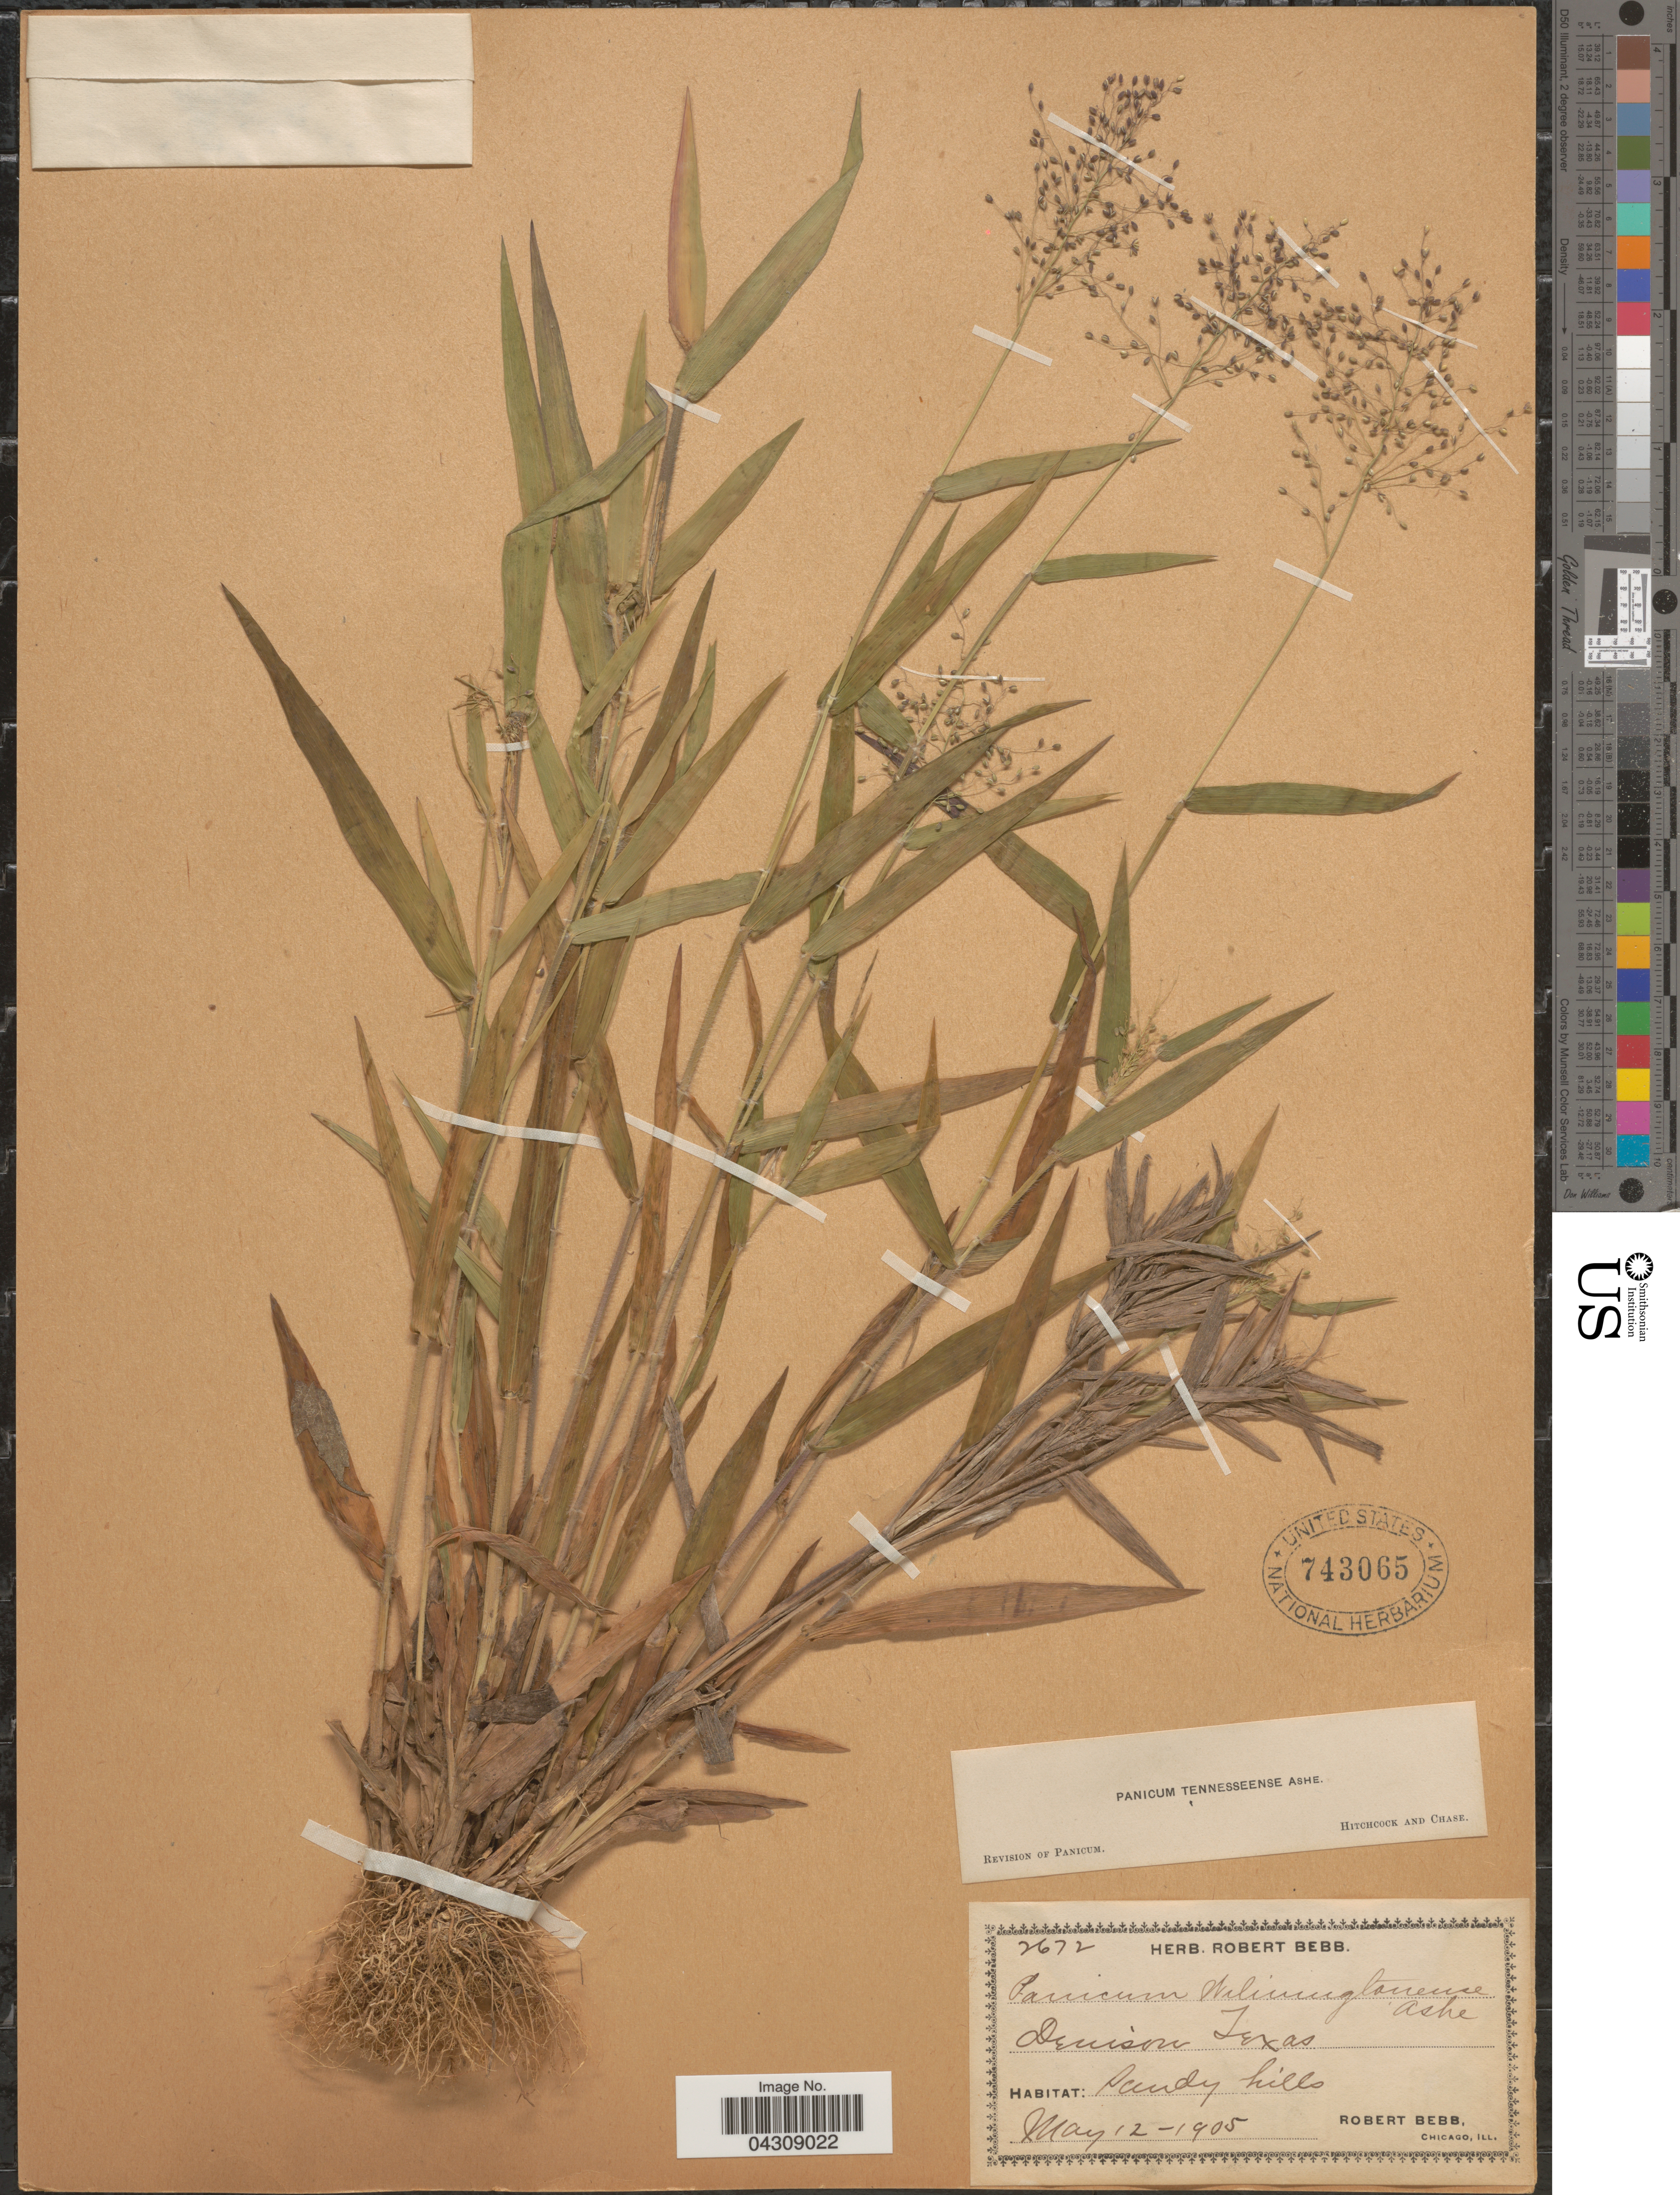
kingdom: Plantae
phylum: Tracheophyta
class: Liliopsida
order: Poales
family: Poaceae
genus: Dichanthelium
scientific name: Dichanthelium acuminatum var. acuminatum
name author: (Sw.) Gould & C.A. Clark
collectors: R. Bebb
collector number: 2672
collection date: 1905-05-12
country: United States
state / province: Texas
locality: Denison.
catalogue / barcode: US 743065